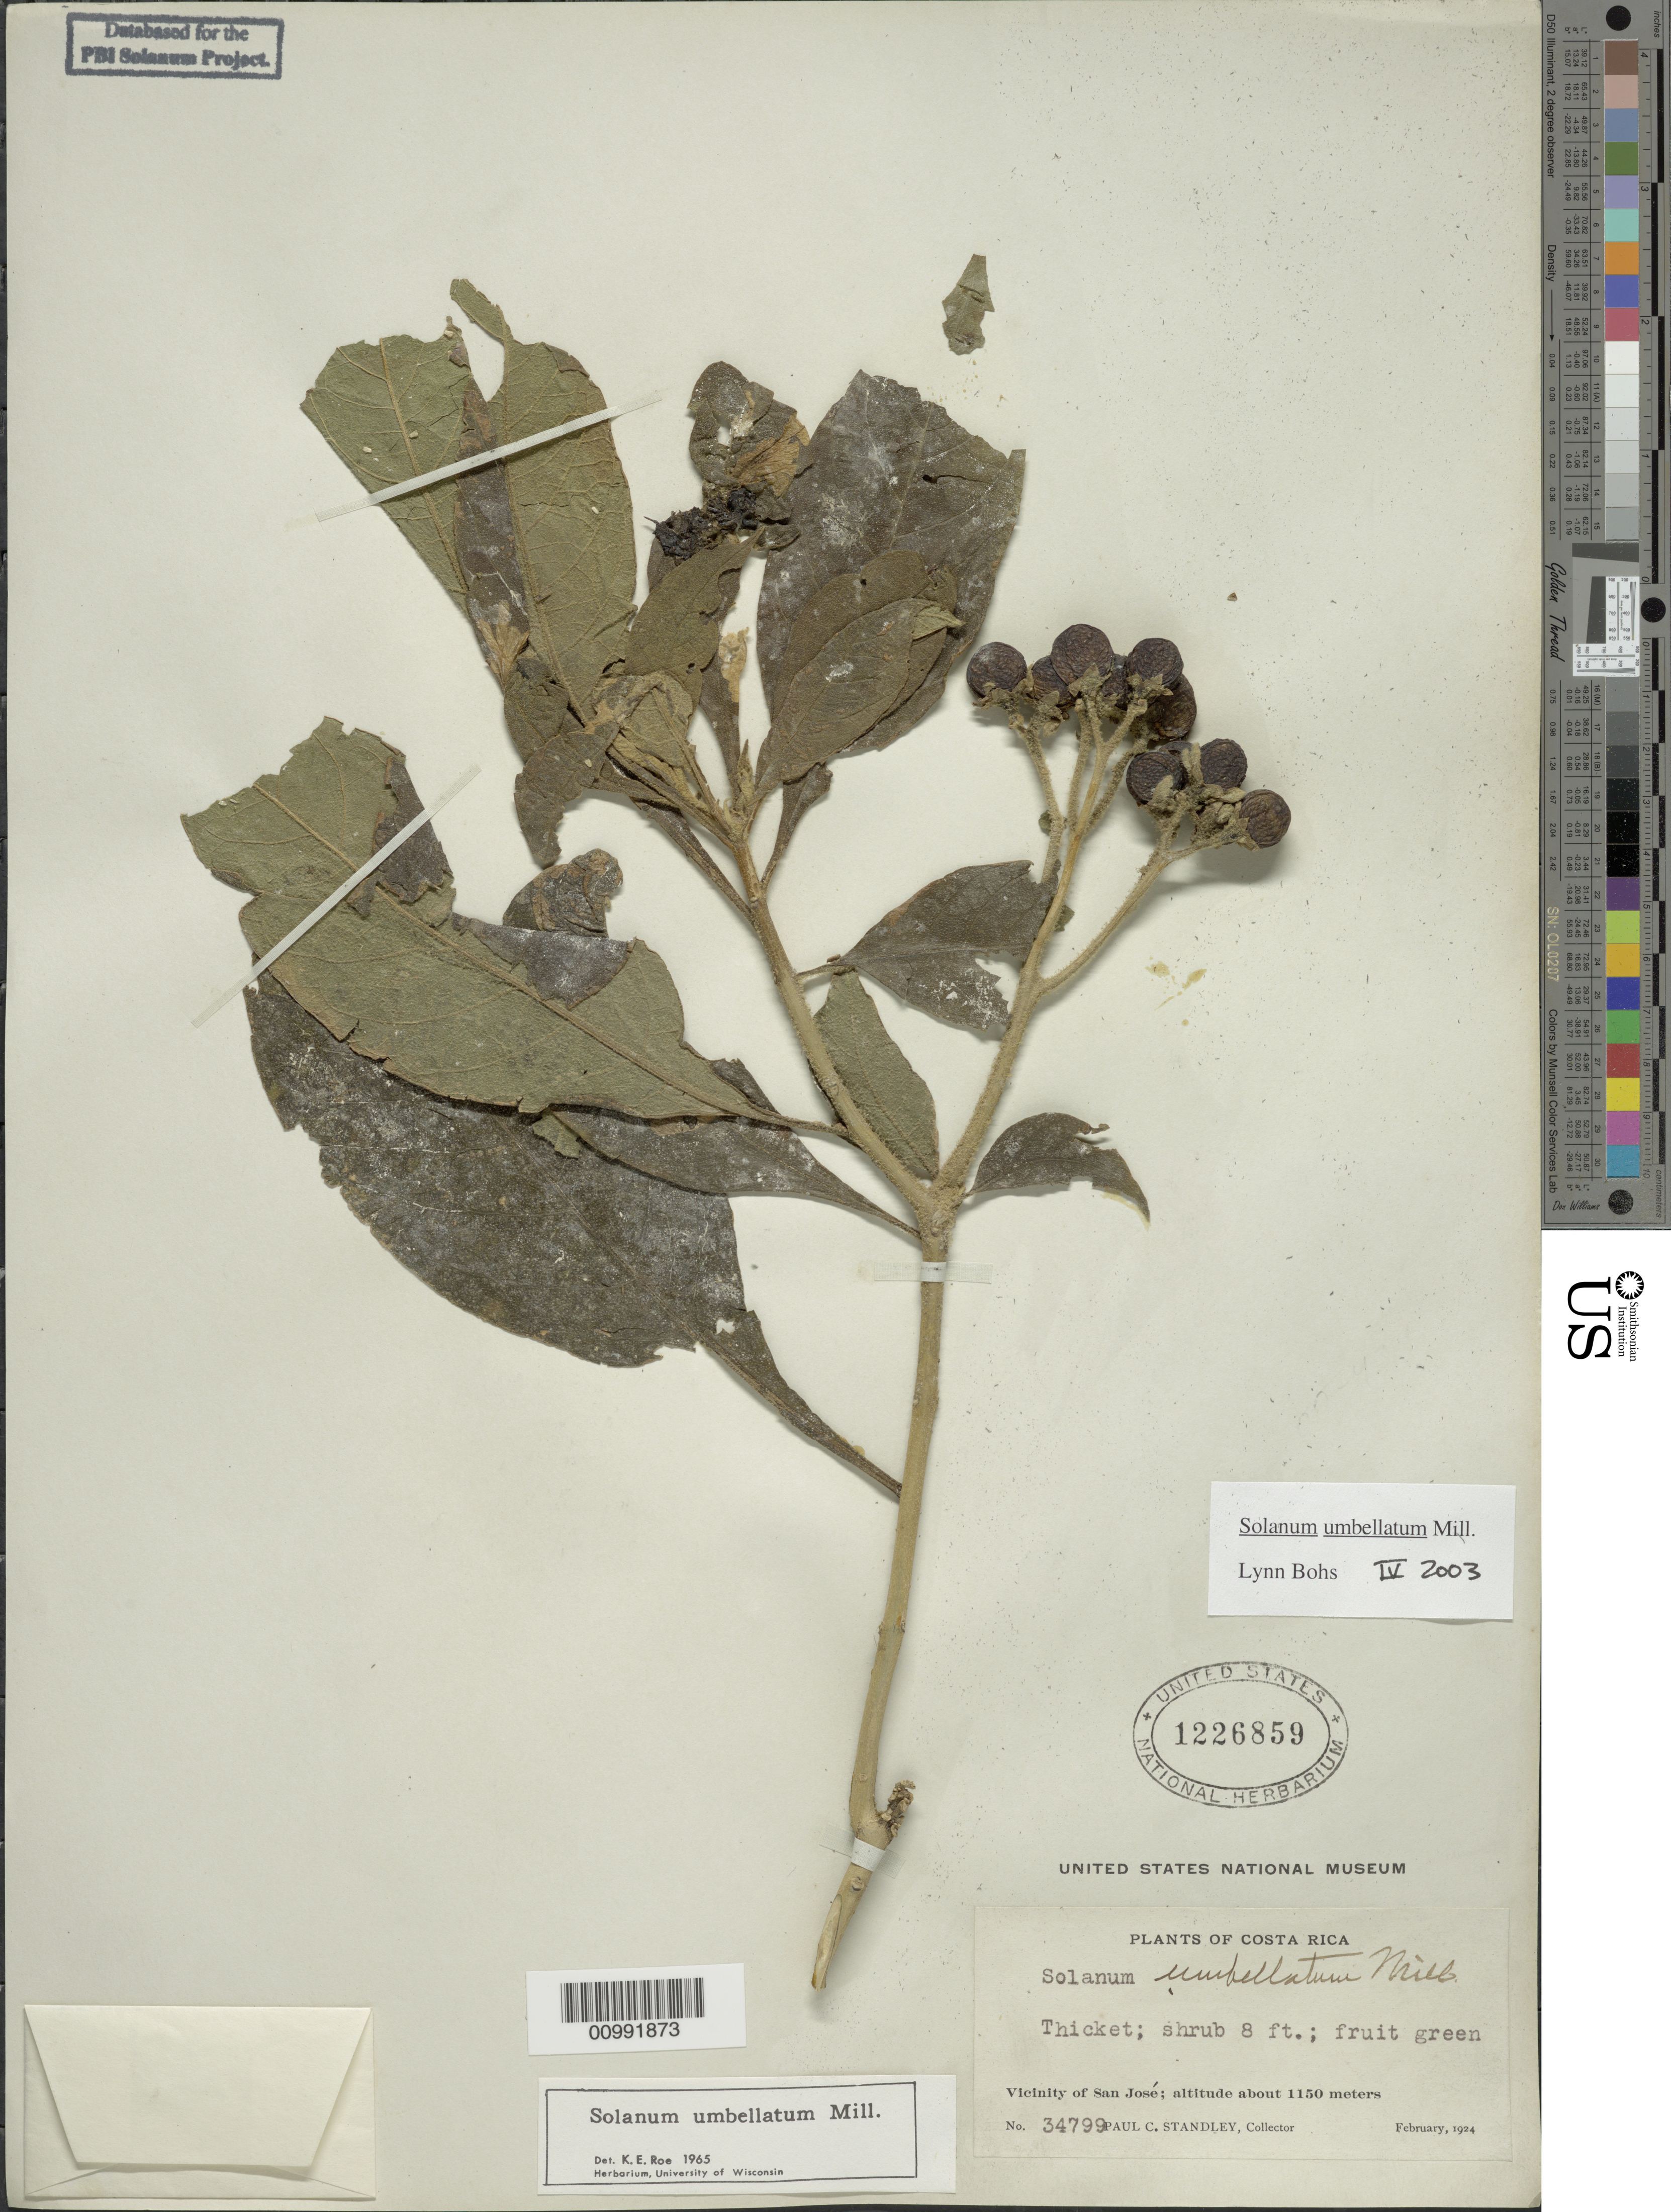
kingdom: Plantae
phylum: Tracheophyta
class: Magnoliopsida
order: Solanales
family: Solanaceae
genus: Solanum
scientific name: Solanum umbellatum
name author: Mill.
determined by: Bohs, L. A.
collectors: P. C. Standley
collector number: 34799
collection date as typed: Feb 1924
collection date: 1924-02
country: Costa Rica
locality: Vicinity of San José.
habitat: Thicket.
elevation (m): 1150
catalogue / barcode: US 1226859